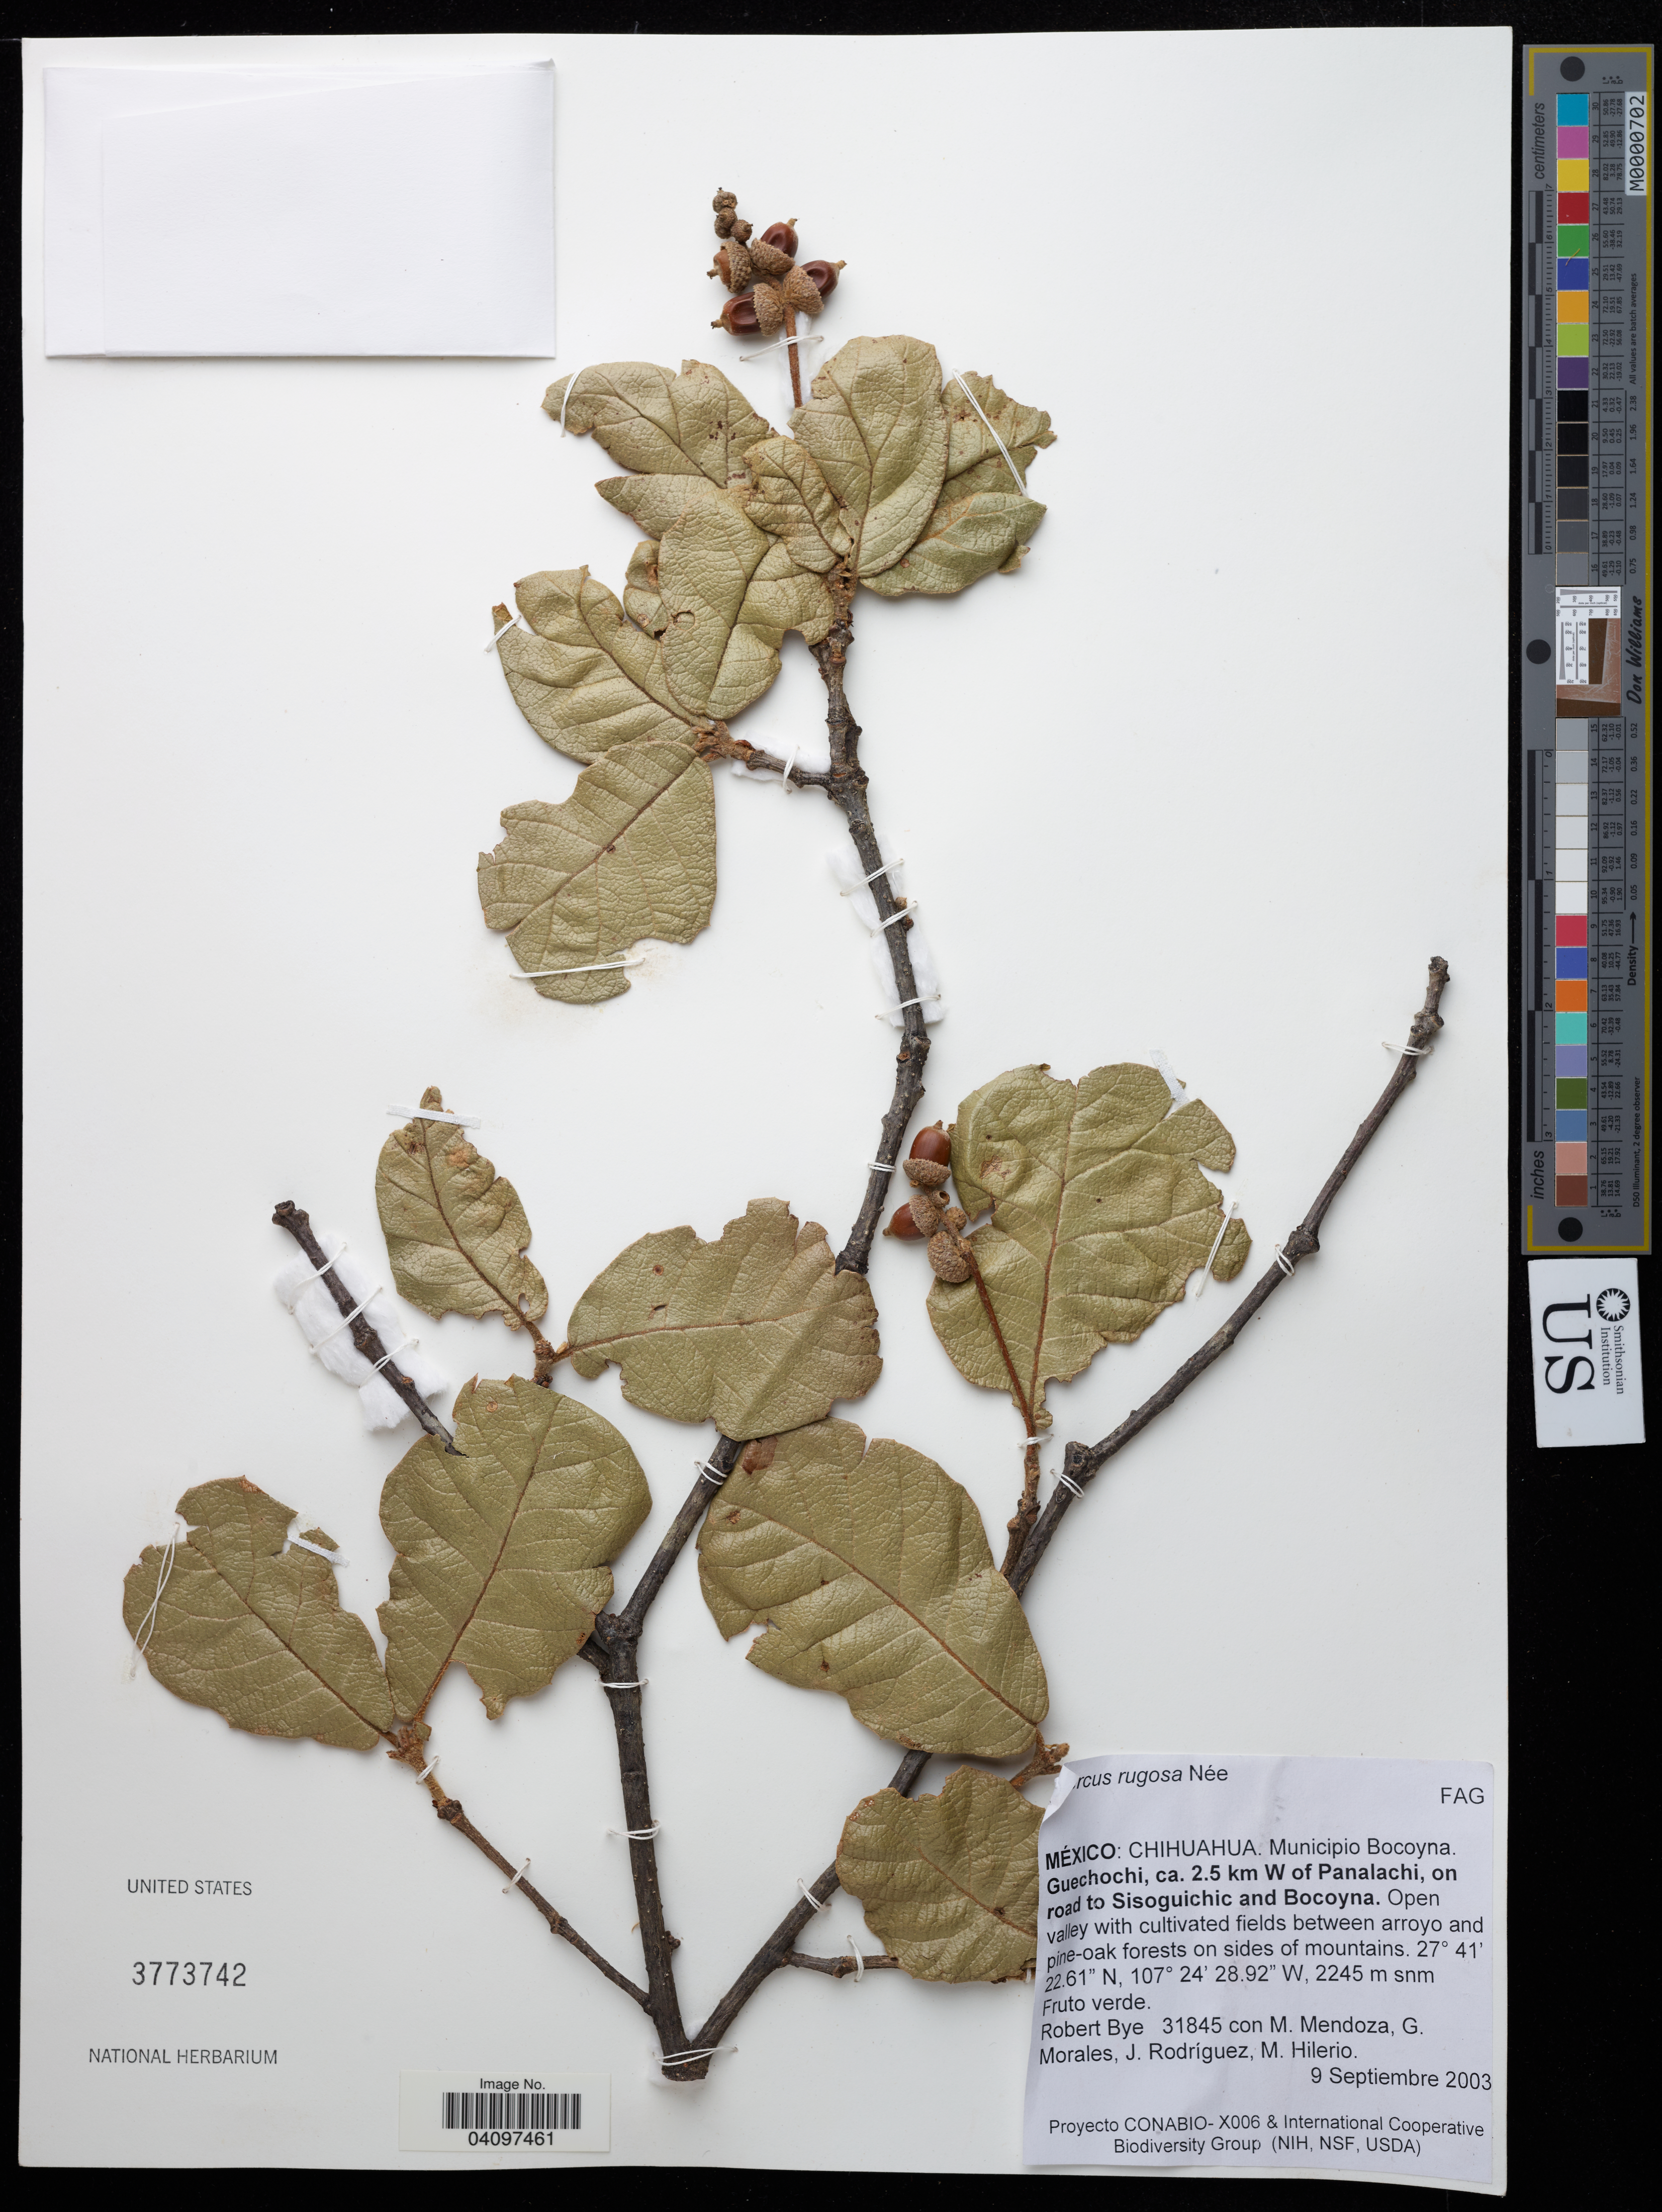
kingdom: Plantae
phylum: Tracheophyta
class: Magnoliopsida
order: Fagales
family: Fagaceae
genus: Quercus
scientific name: Quercus rugosa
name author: Née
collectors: R. Bye, M. Mendoza, G. Morales & J. Rodríguez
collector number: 31845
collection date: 2003-09-09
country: Mexico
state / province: Chihuahua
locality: Municipio Bocoyna. Guechochi, ca. 2.5 km W of Panalachi, on road to Sisoguichic and Bocoyna.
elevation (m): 2245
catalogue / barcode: US 3773742